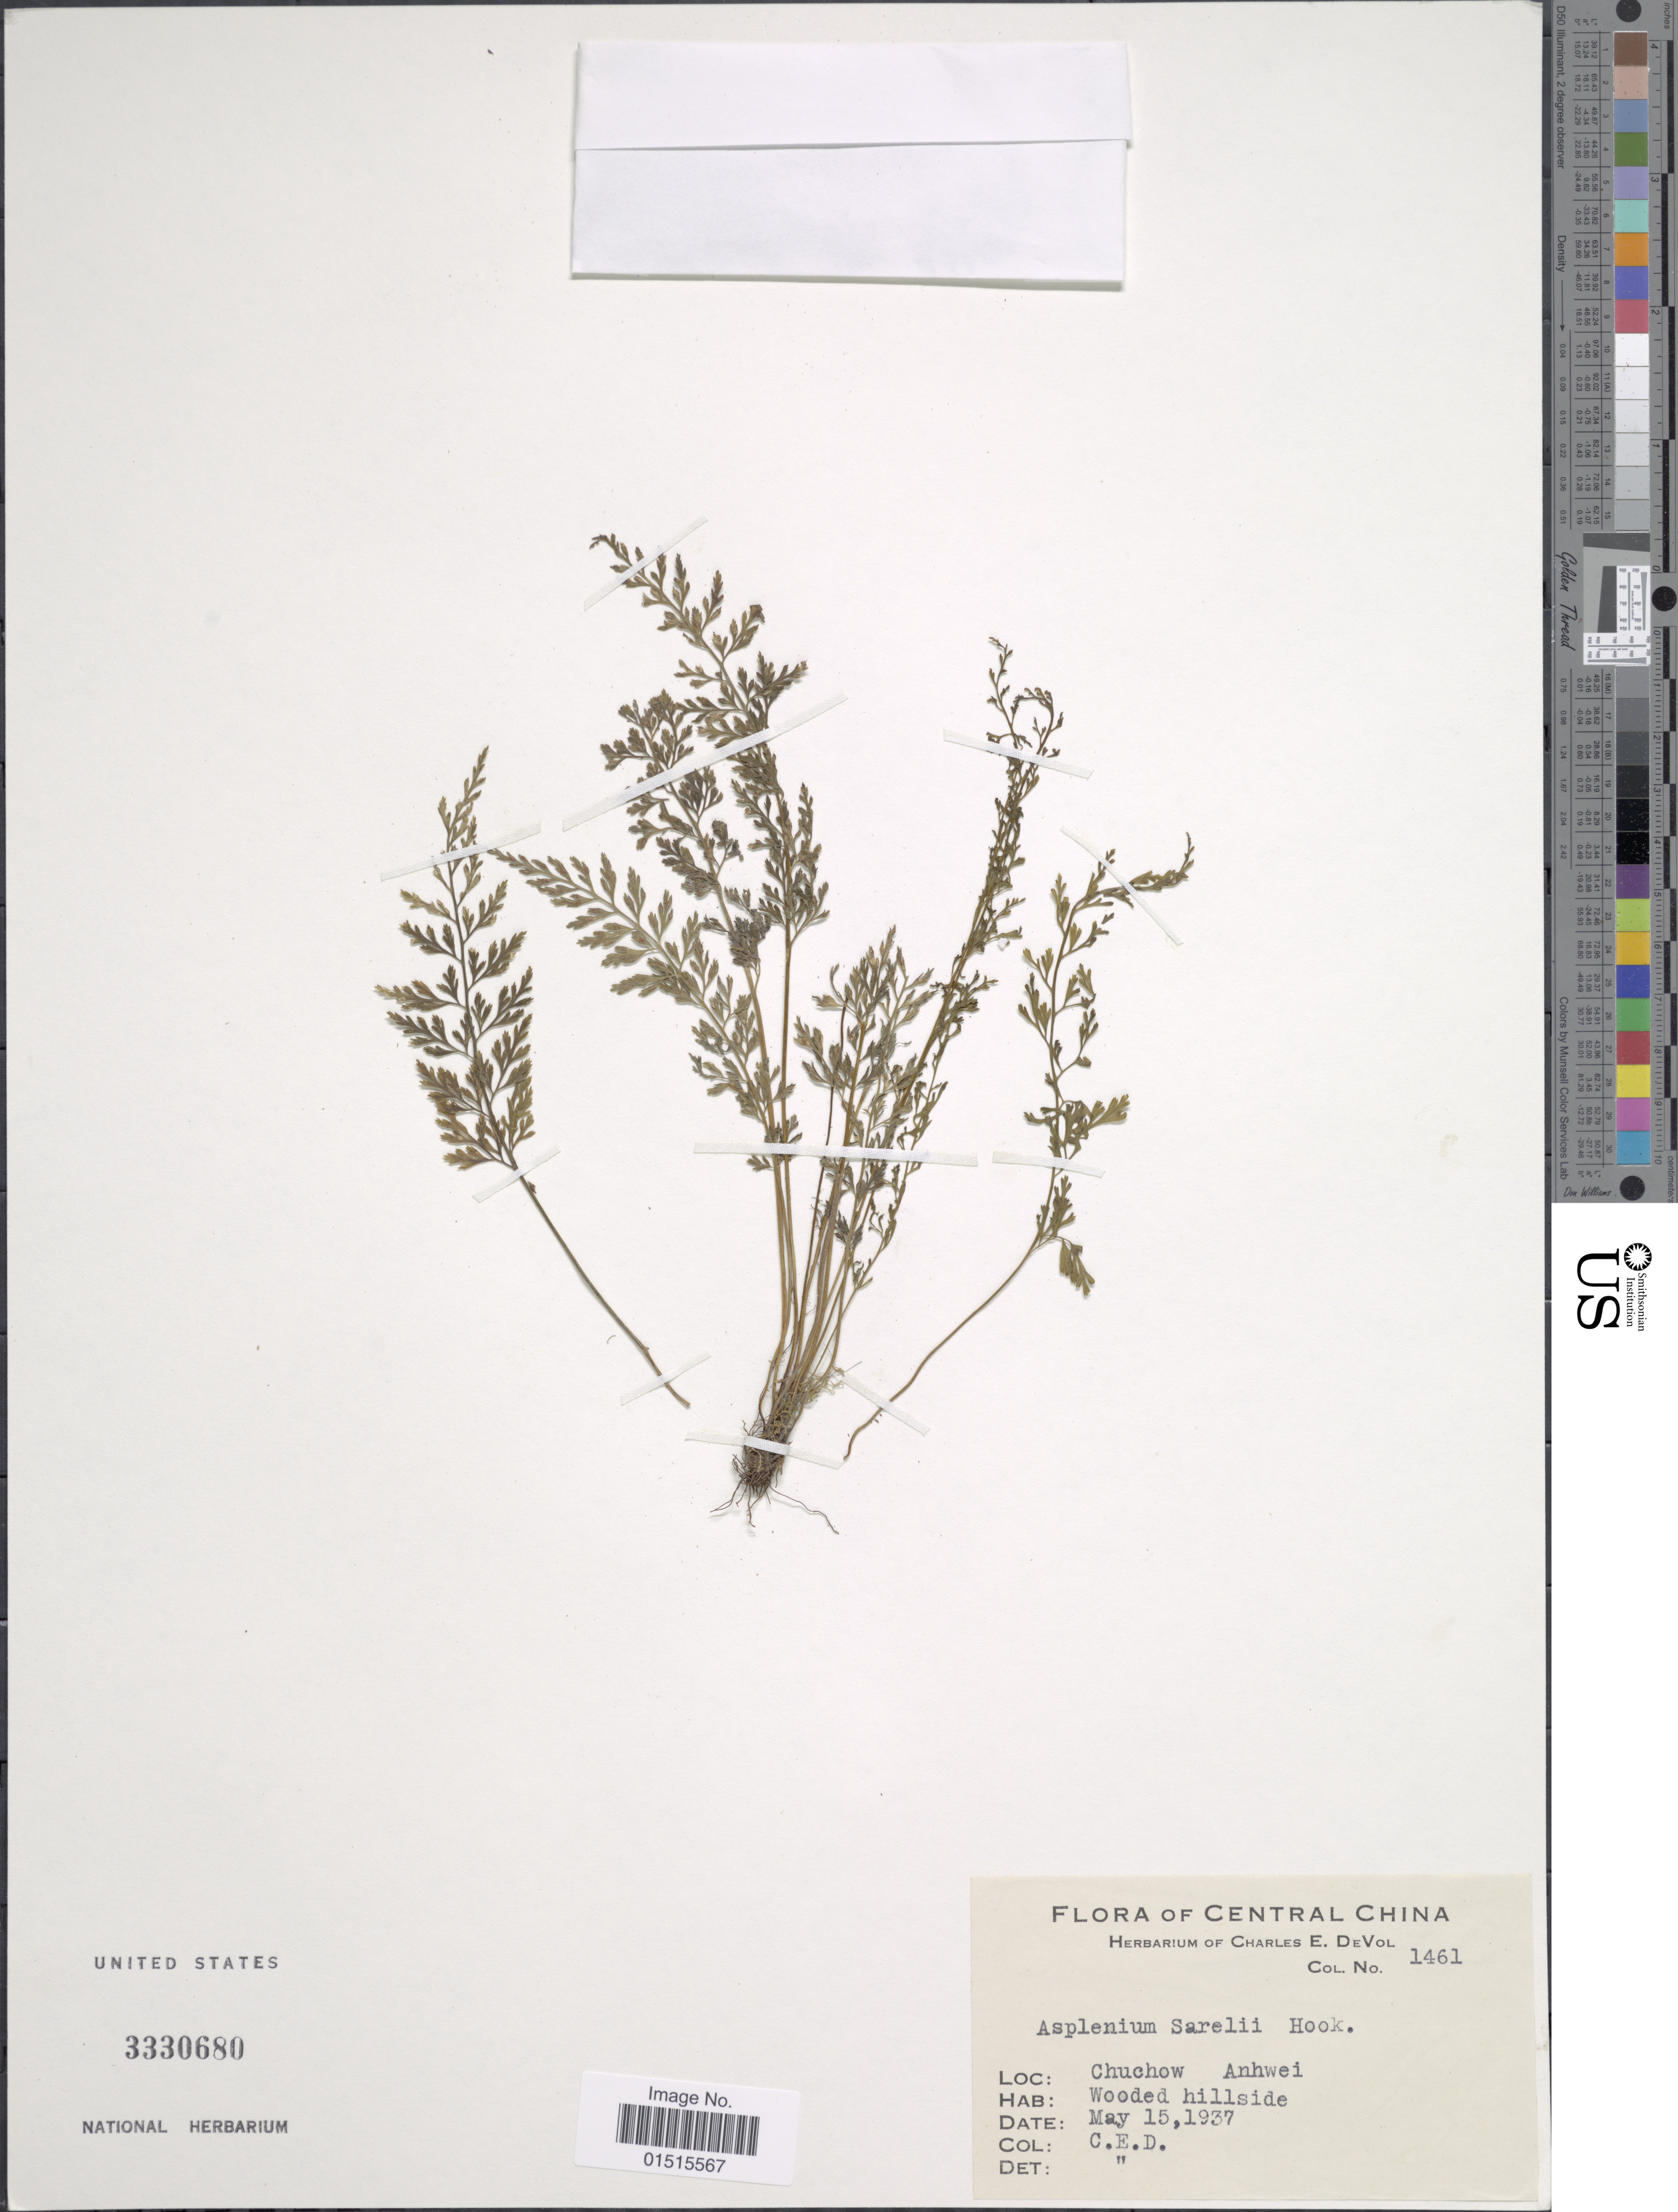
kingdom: Plantae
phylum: Tracheophyta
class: Polypodiopsida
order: Polypodiales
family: Aspleniaceae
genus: Asplenium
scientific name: Asplenium sarelii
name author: Hook.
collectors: C. E. De Vol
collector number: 1461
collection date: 1937-05-15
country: China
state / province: Anhui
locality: Central China, Chuchow, Anhwei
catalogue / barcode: US 3330680